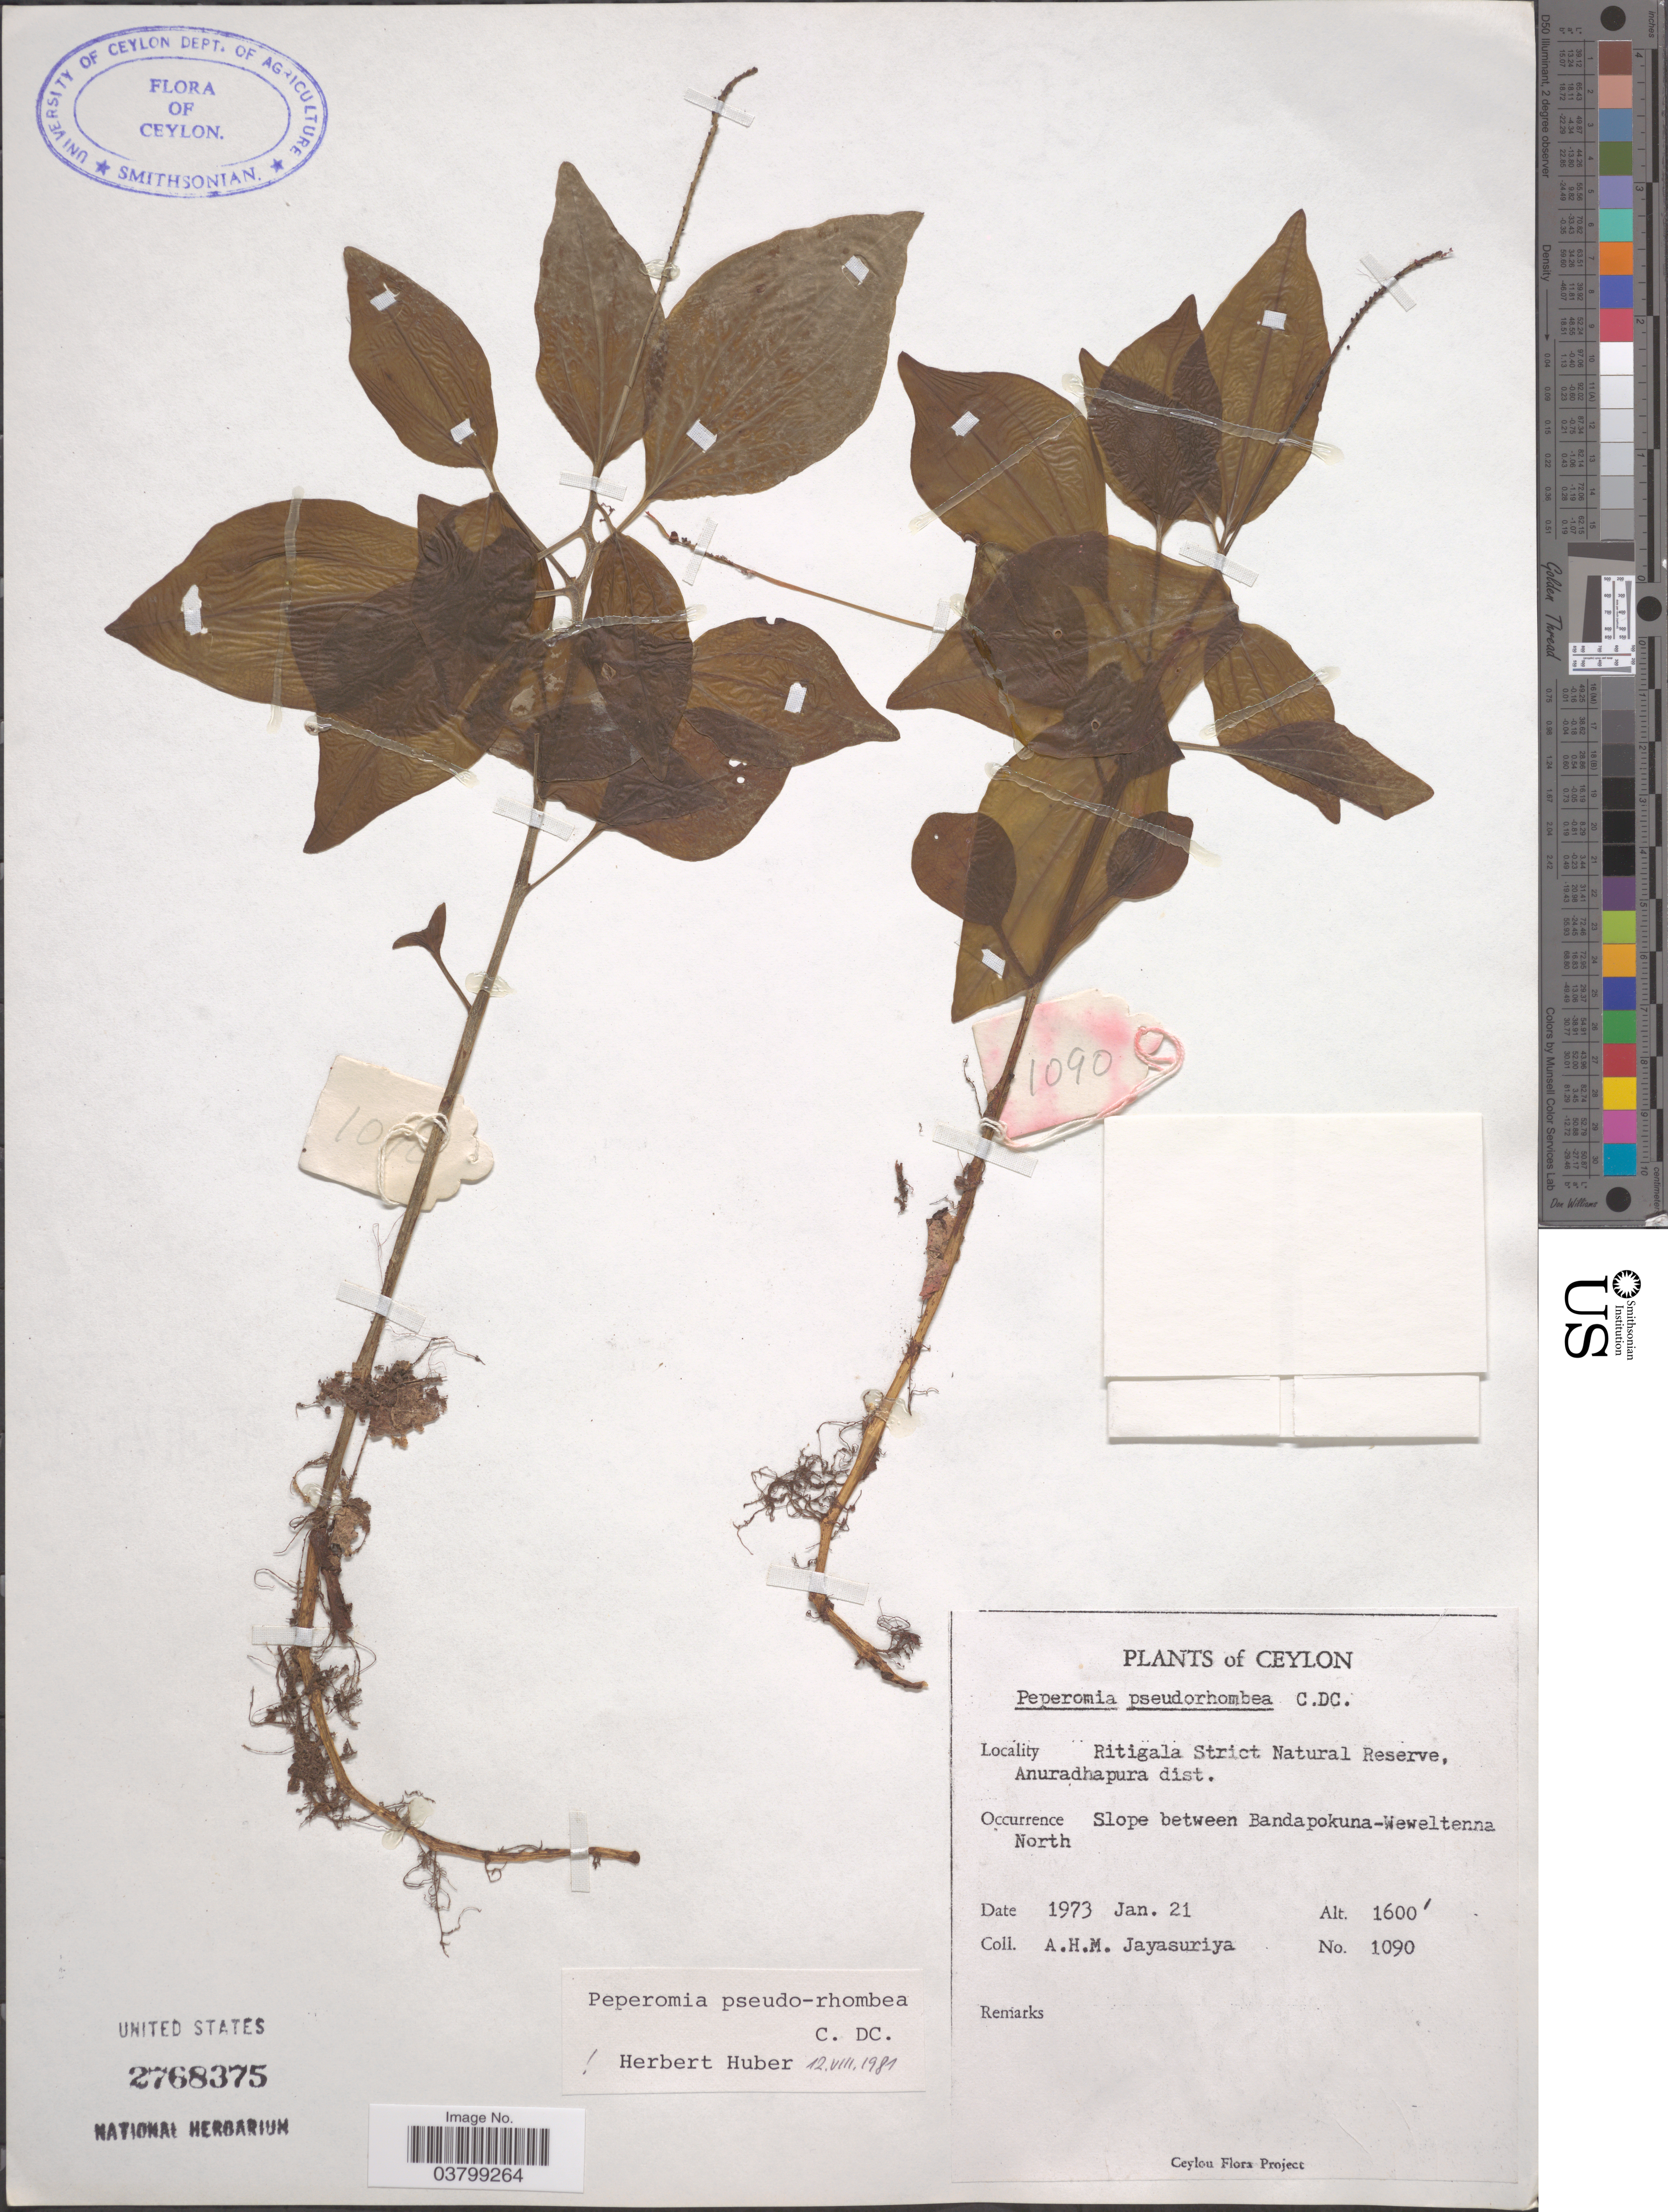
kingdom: Plantae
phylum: Tracheophyta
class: Magnoliopsida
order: Piperales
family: Piperaceae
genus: Peperomia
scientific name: Peperomia pseudorhombea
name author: C. DC.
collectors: A. H. Jayasuriya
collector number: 1090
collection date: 1973-01-21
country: Sri Lanka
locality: Ceylon. Ritigala Strict Natural Reserve, Anuradhapura dist. Slope between Bandapokuna-Weweltenna North.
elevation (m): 488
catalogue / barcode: US 2768375